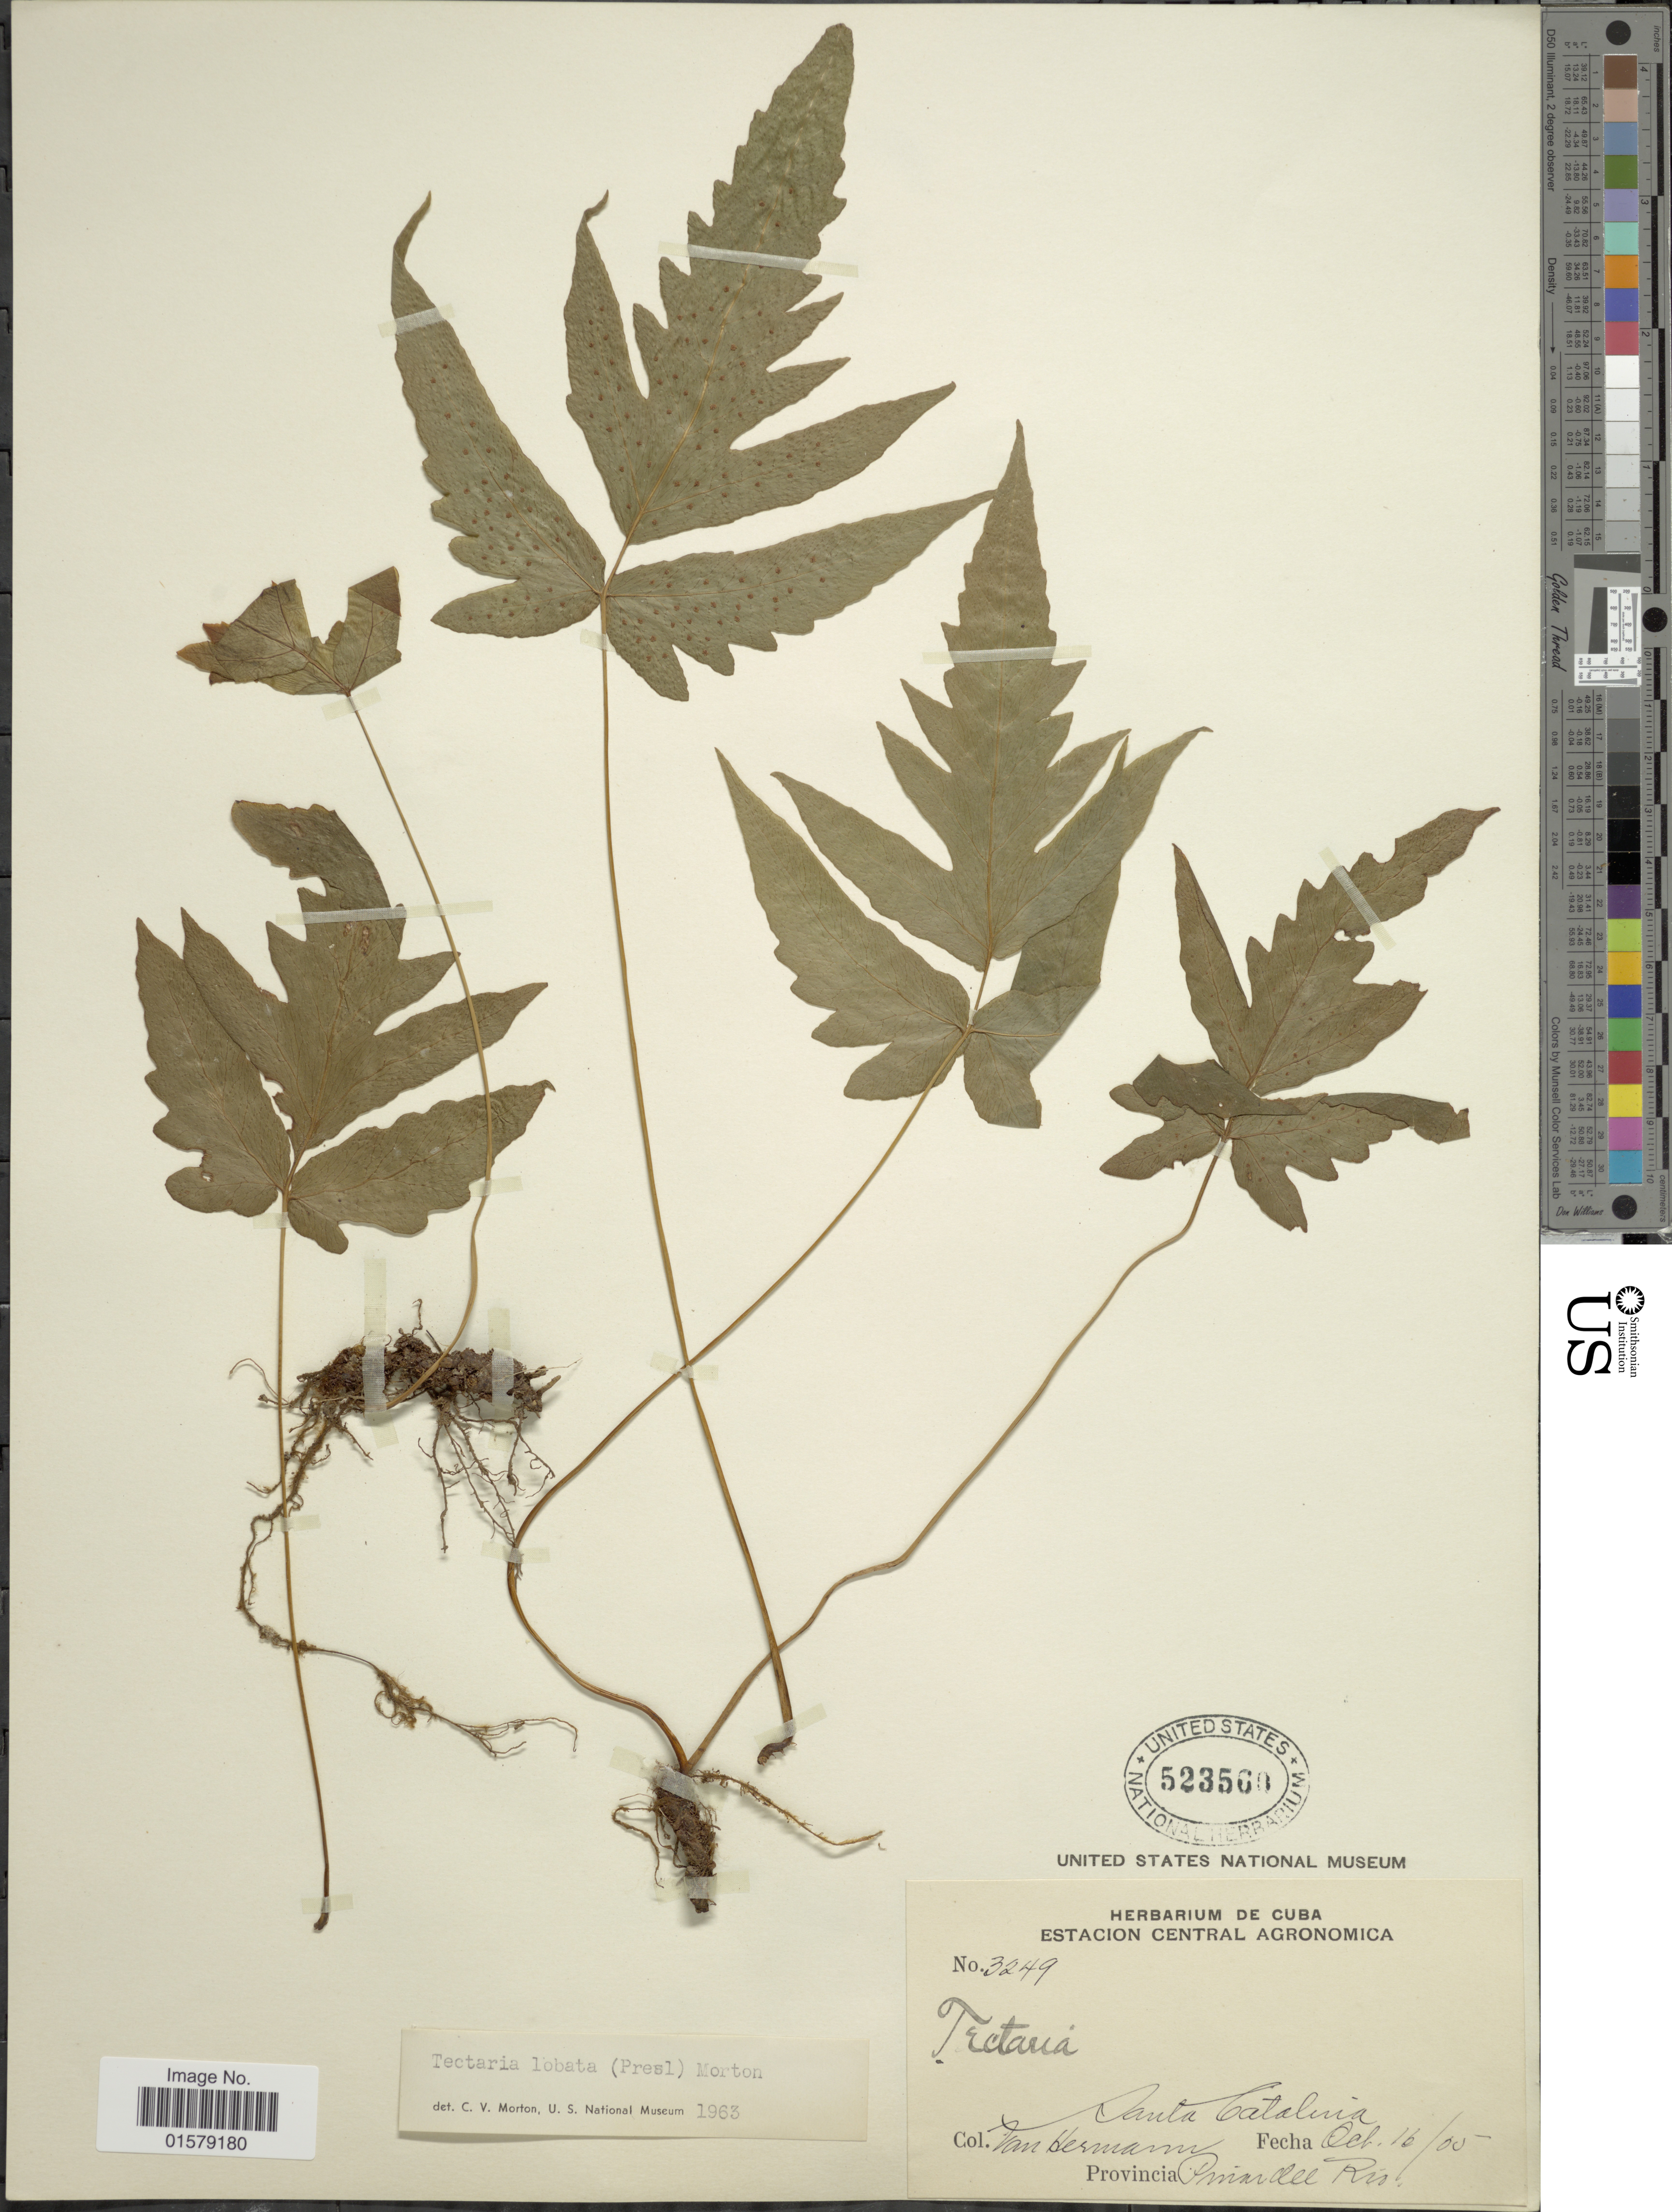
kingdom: Plantae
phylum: Tracheophyta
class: Polypodiopsida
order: Polypodiales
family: Tectariaceae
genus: Tectaria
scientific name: Tectaria fimbriata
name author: (Willd.) Lourteig & Proctor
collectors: Van Hermann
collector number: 3249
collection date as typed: Transcribed d/m/y: 16/10/5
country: Cuba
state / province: Pinar del Río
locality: Santa Catalina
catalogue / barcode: US 523560